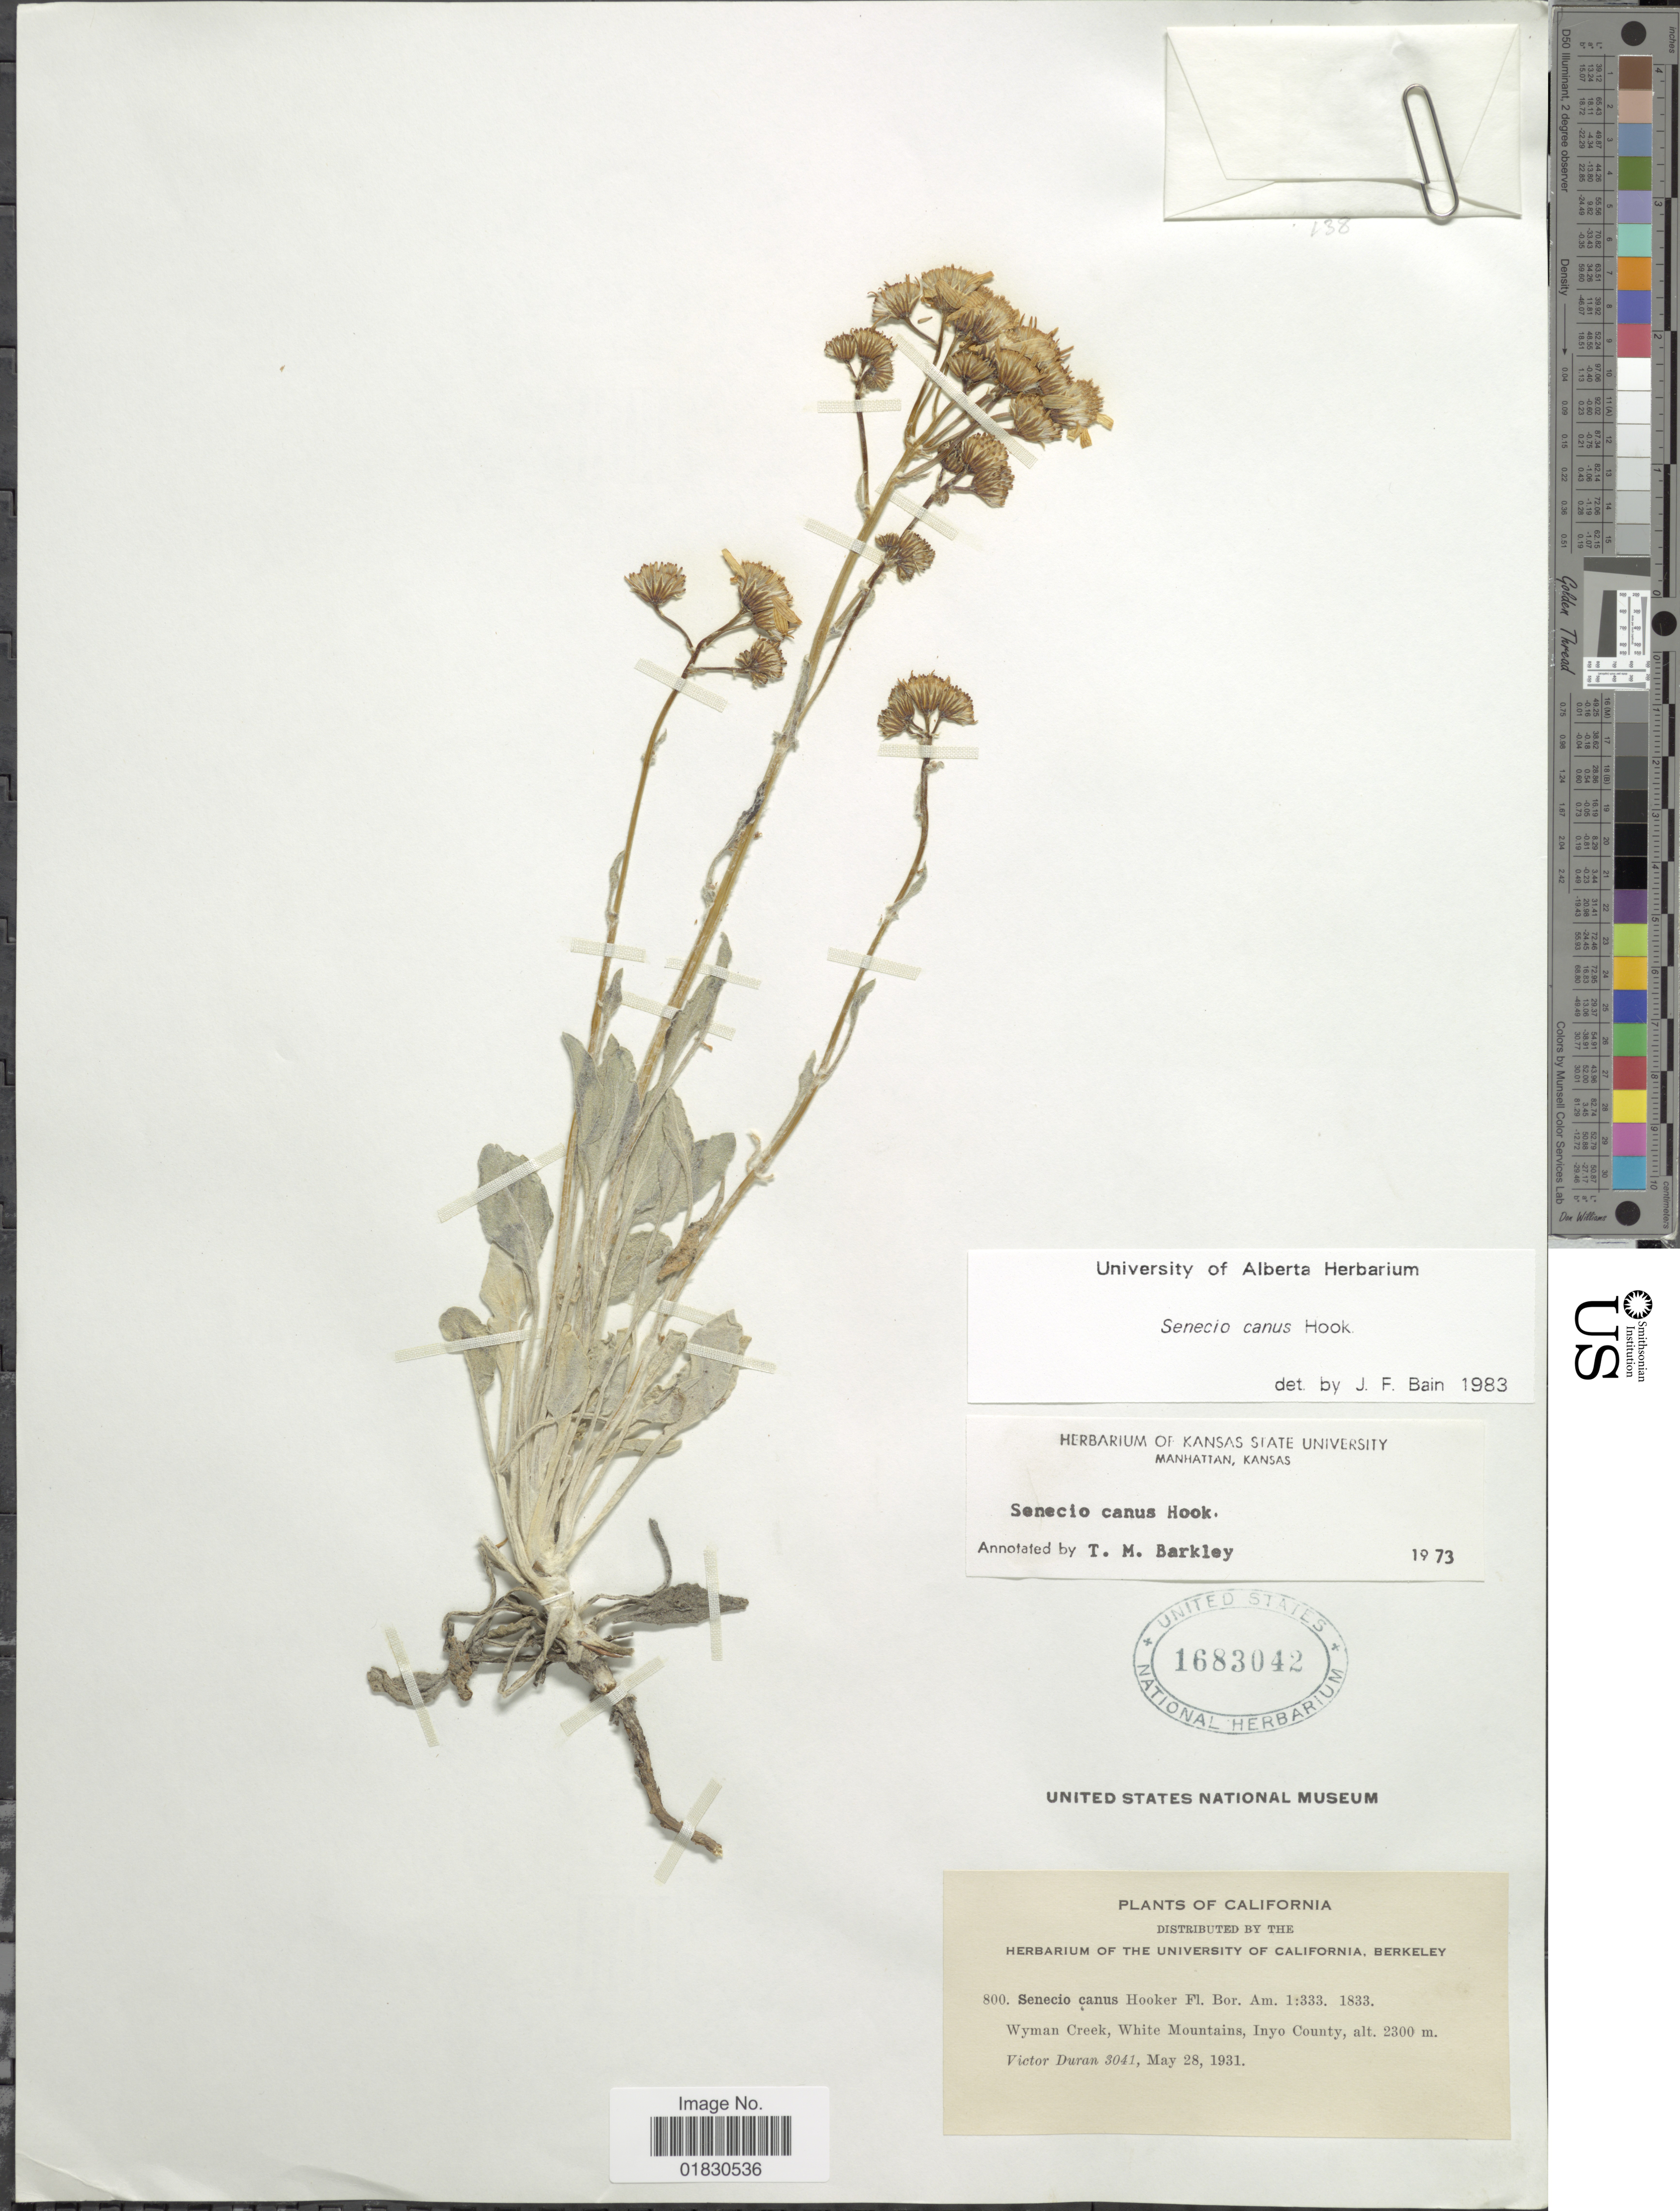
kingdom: Plantae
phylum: Tracheophyta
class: Magnoliopsida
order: Asterales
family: Asteraceae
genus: Packera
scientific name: Packera cana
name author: (Hook.) W.A. Weber & Á. Löve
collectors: V. Duran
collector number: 3041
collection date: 1931-05-28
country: United States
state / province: California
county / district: Inyo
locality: Wyman Creek, White Mountain, Inyo County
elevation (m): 2300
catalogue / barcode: US 1683042